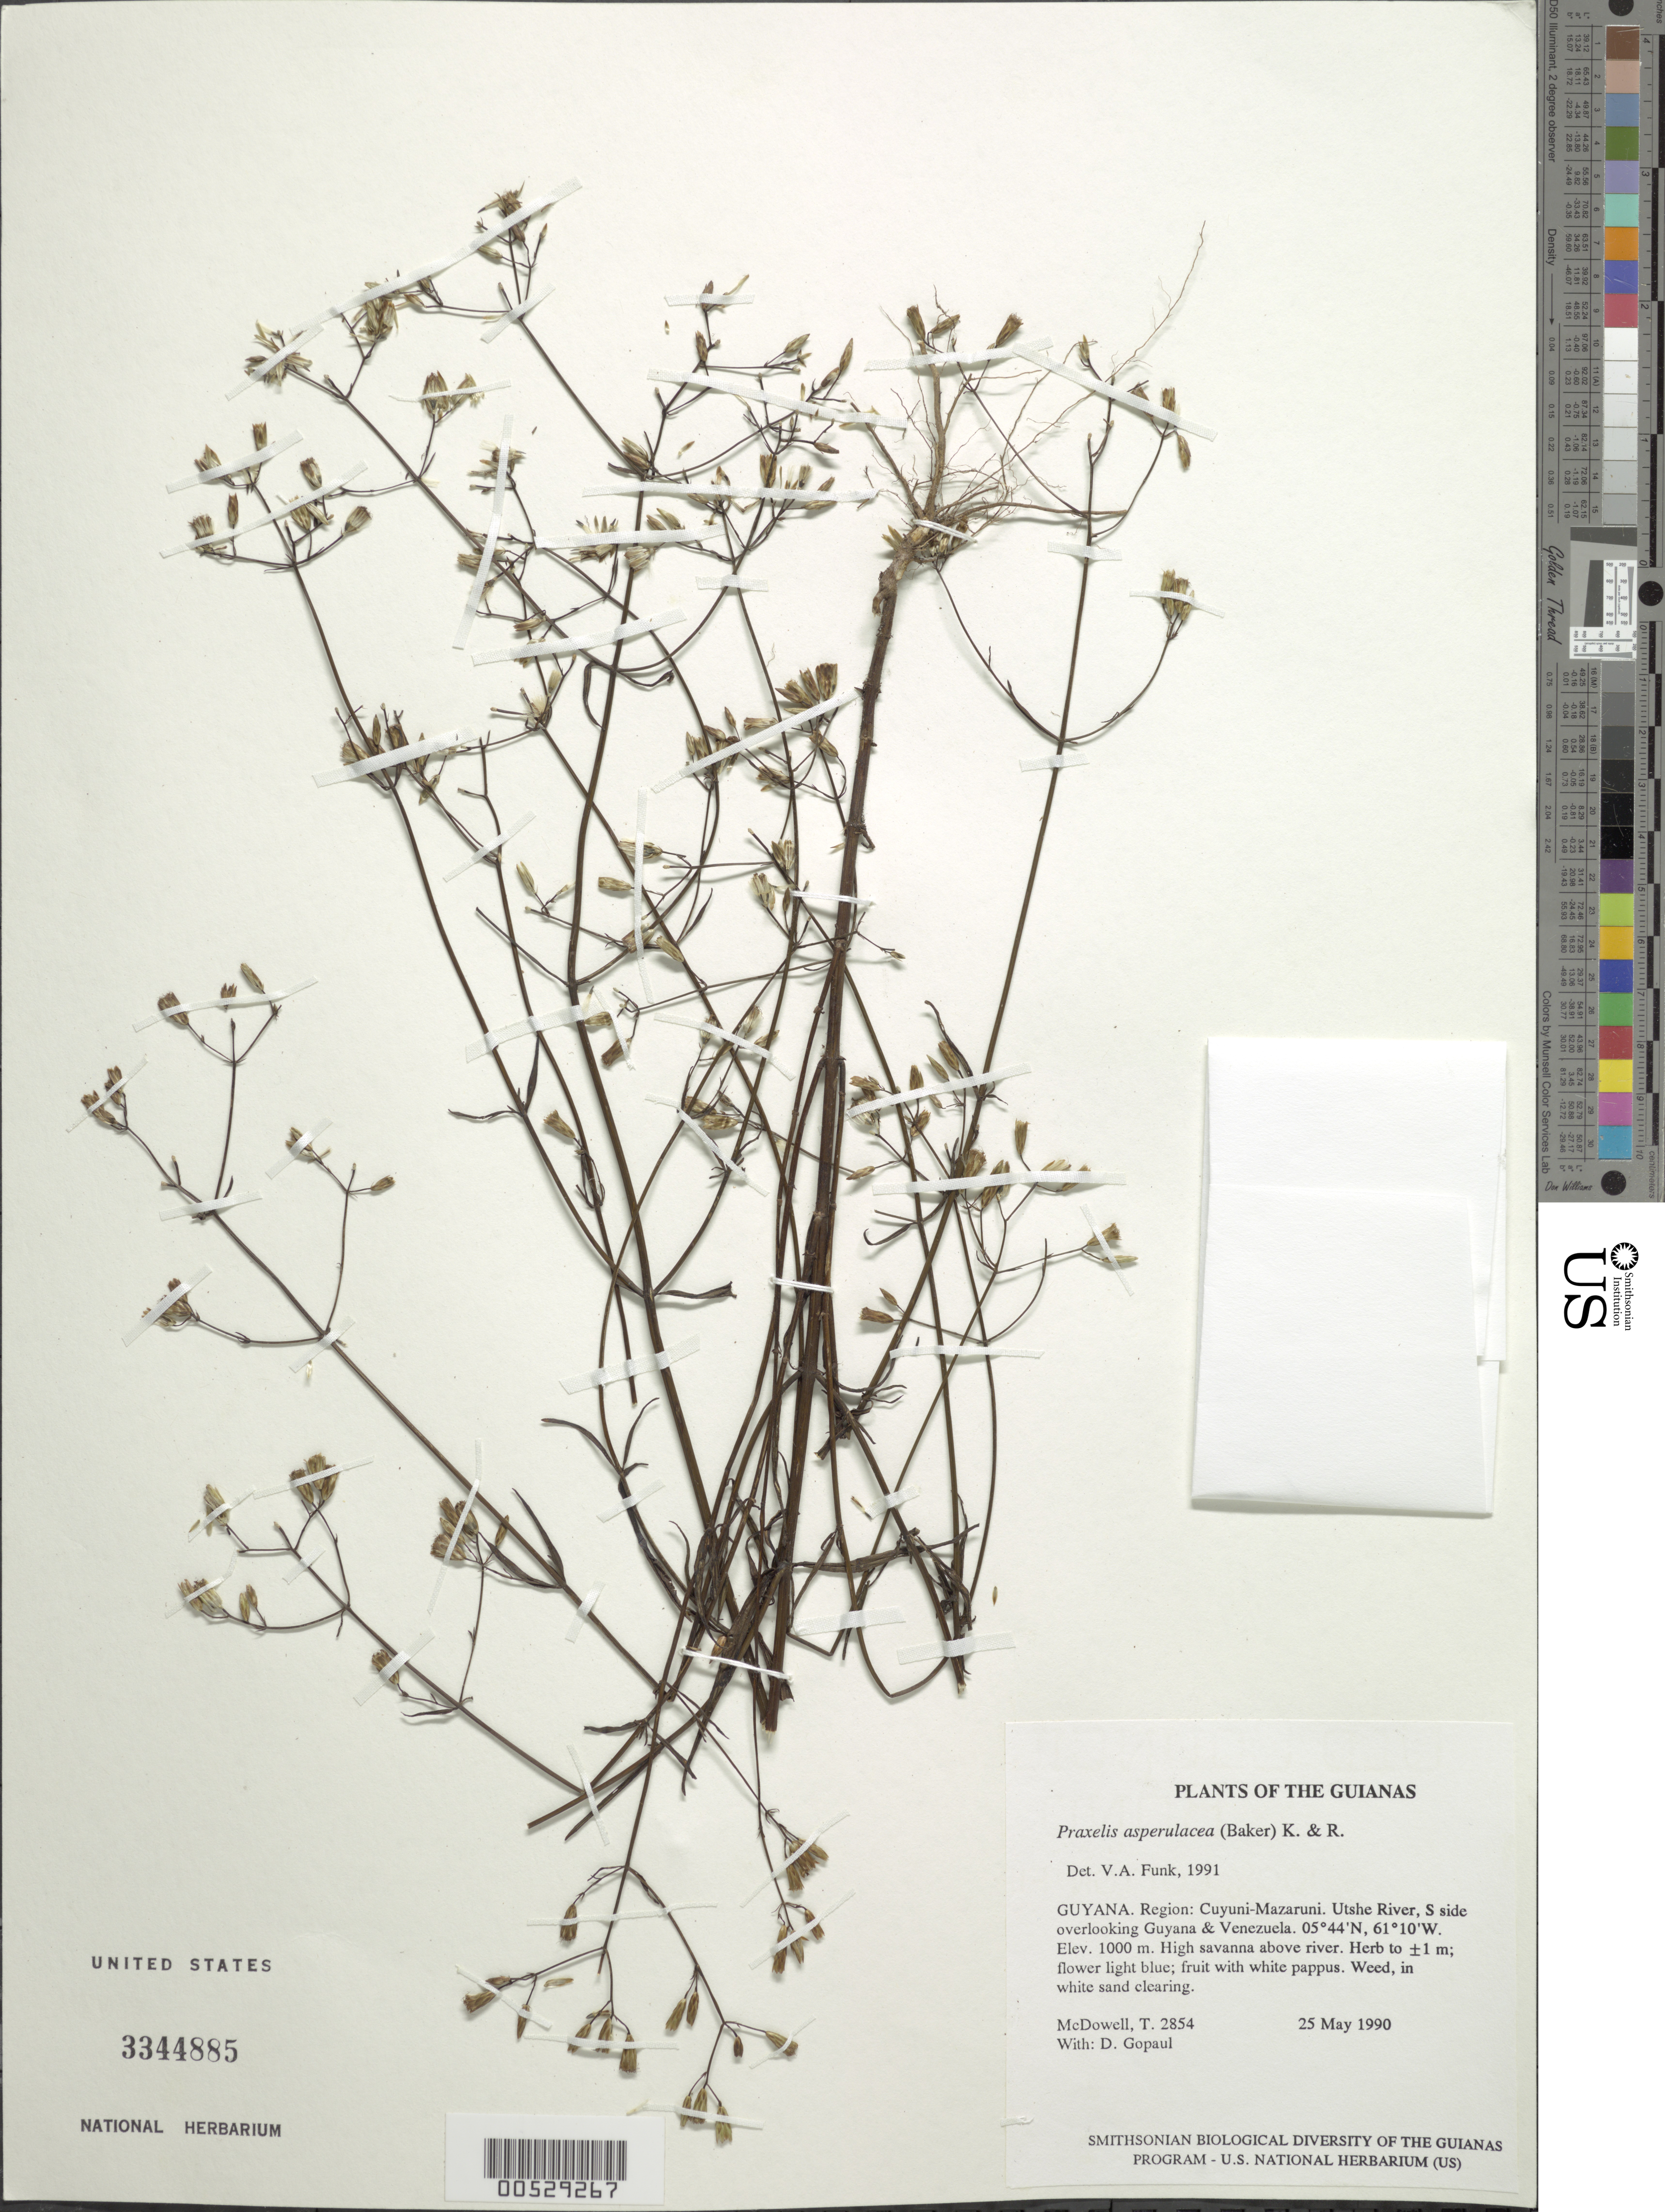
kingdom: Plantae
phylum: Tracheophyta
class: Magnoliopsida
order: Asterales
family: Asteraceae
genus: Praxelis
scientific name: Praxelis asperulacea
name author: (Baker) R.M. King & H. Rob.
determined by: Funk, Vicki A., (BOT), Smithsonian Institution - National Museum of Natural History (UNITED STATES)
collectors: T. McDowell & D. Gopaul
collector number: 2854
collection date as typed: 25 May 1990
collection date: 1990-05-25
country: Guyana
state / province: Cuyuni-Mazaruni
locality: Utshi River, south side overlooking Guyana & Venezuela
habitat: High savanna above river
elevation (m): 1000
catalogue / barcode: US 3344885